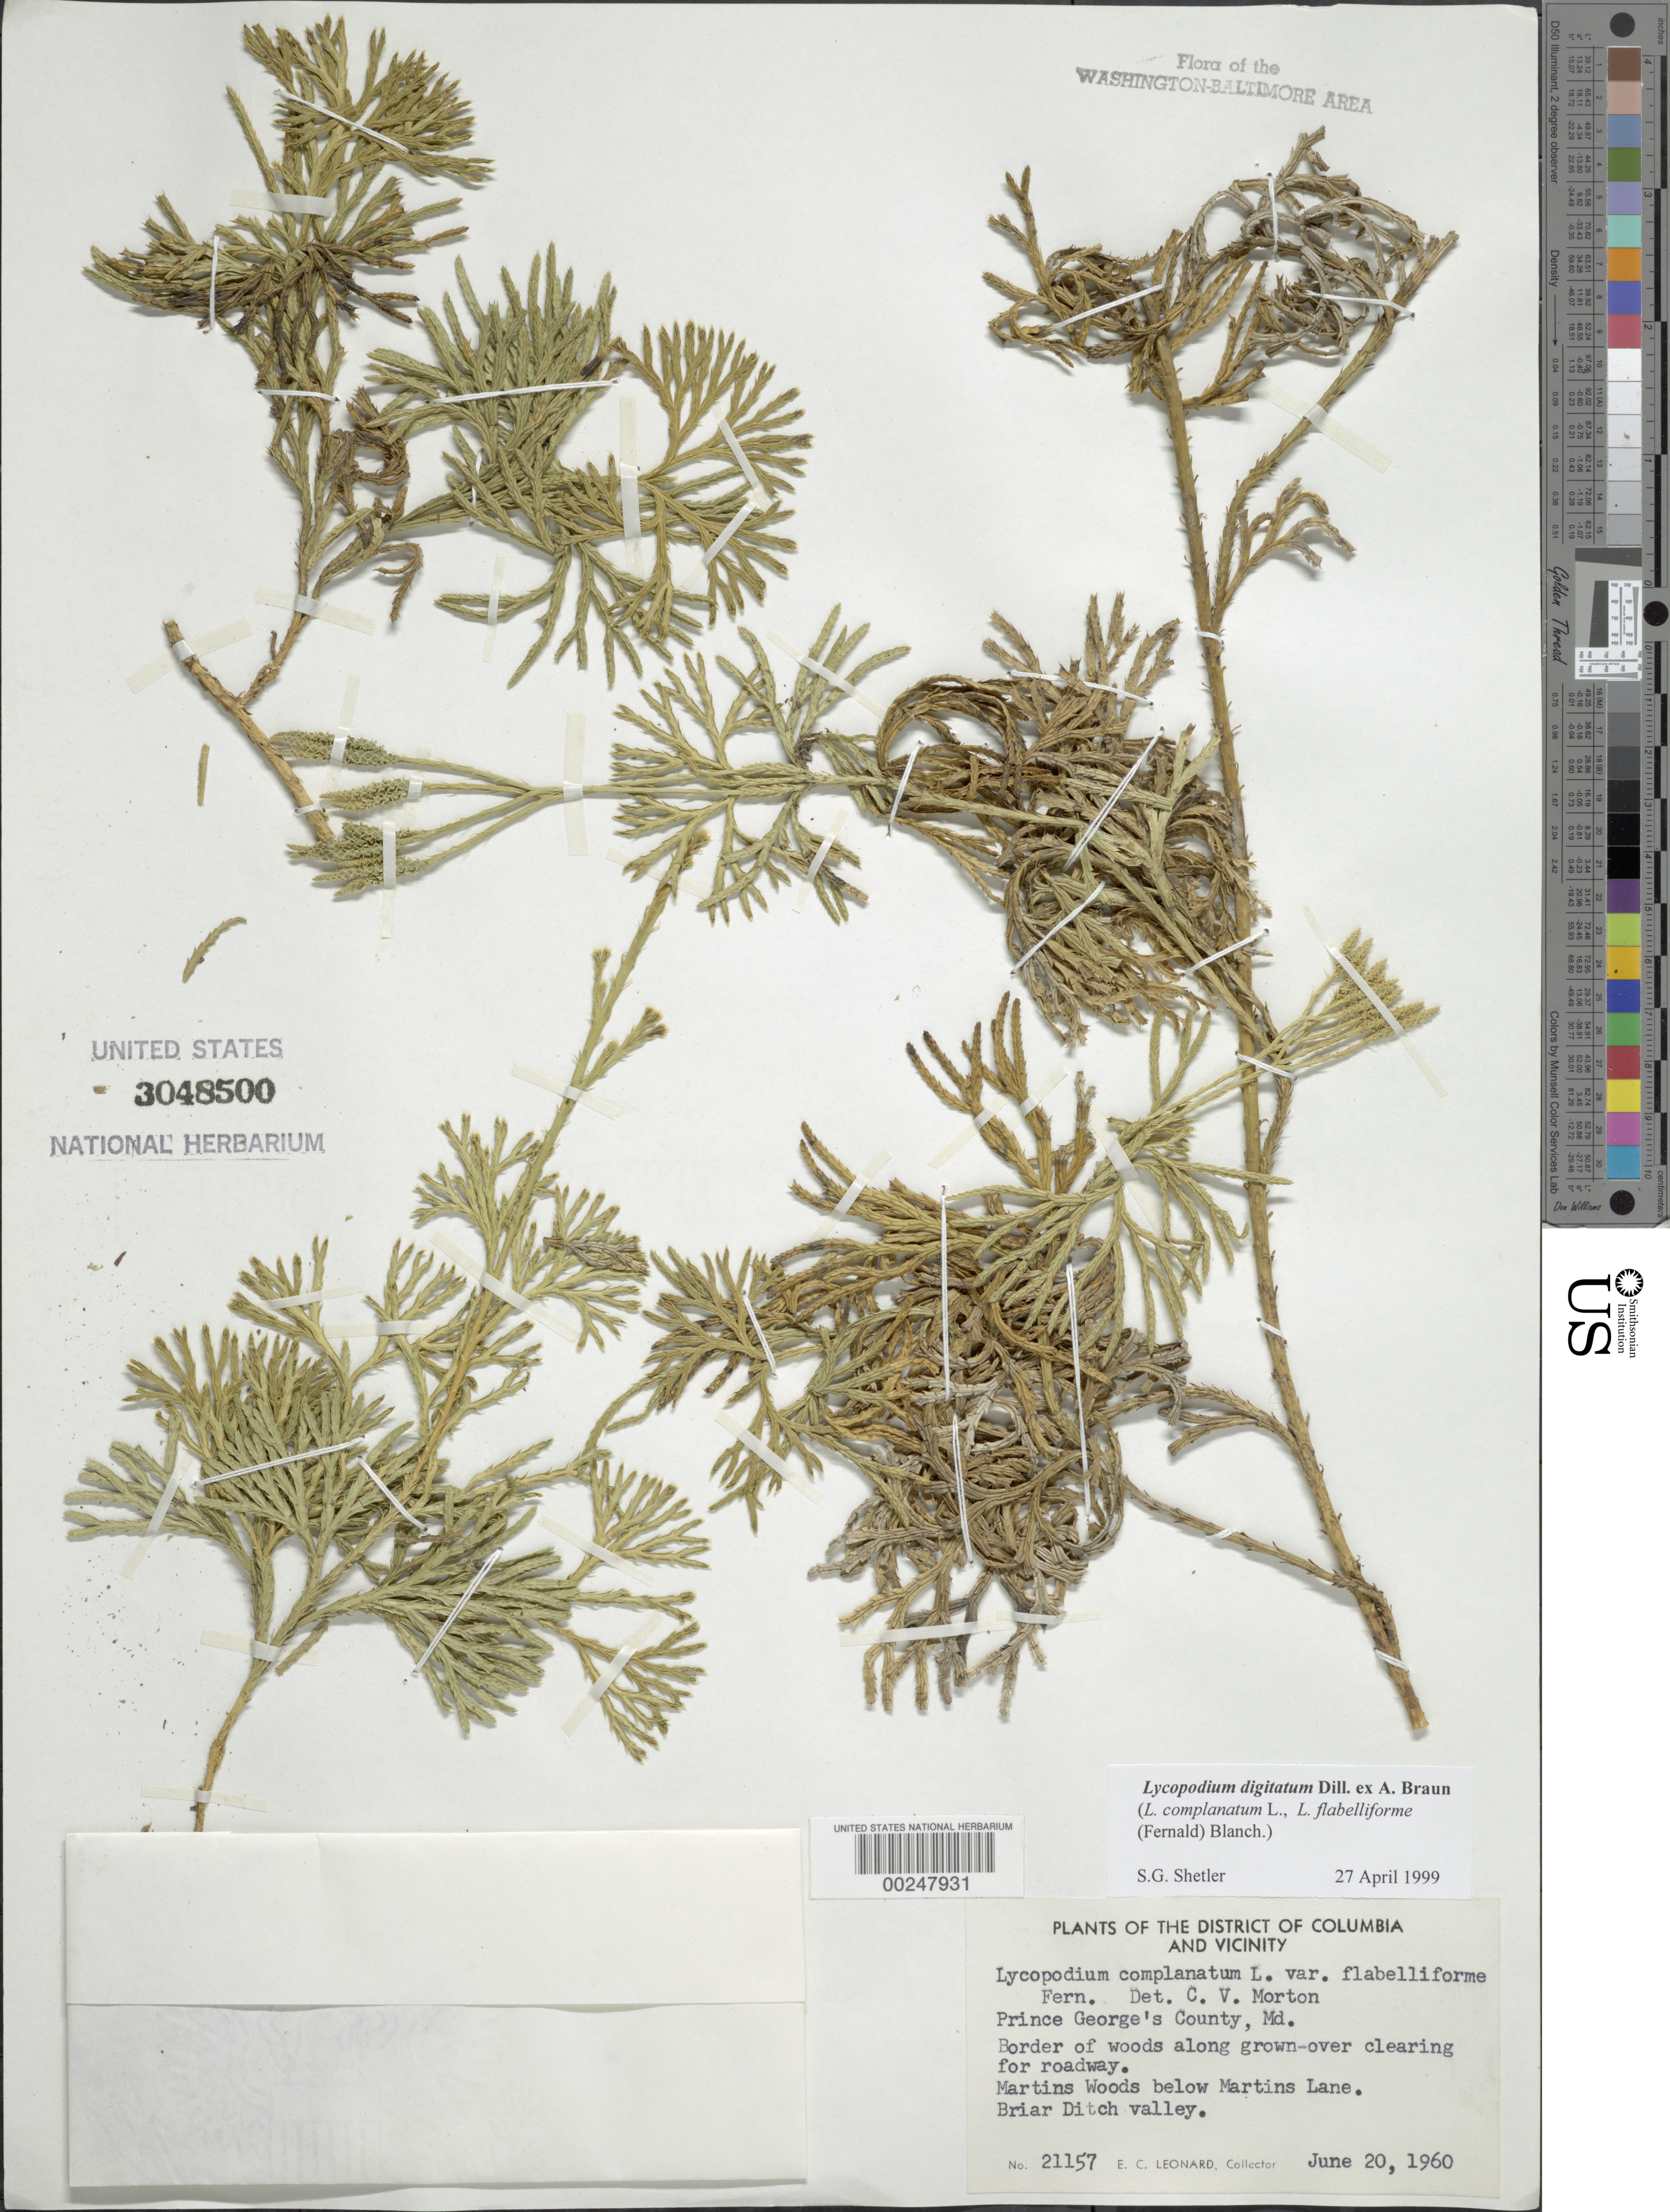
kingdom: Plantae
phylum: Tracheophyta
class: Lycopodiopsida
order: Lycopodiales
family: Lycopodiaceae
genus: Diphasiastrum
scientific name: Diphasiastrum digitatum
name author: (Dill. ex A. Braun) Holub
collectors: E. C. Leonard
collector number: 21157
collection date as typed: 20 Jun 1960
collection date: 1960-06-20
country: United States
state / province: Maryland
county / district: Prince George's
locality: Briar Ditch Valley, Martins Woods below Martins Lane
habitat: Border of woods along grown over clearing for roadway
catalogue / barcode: US 3048500